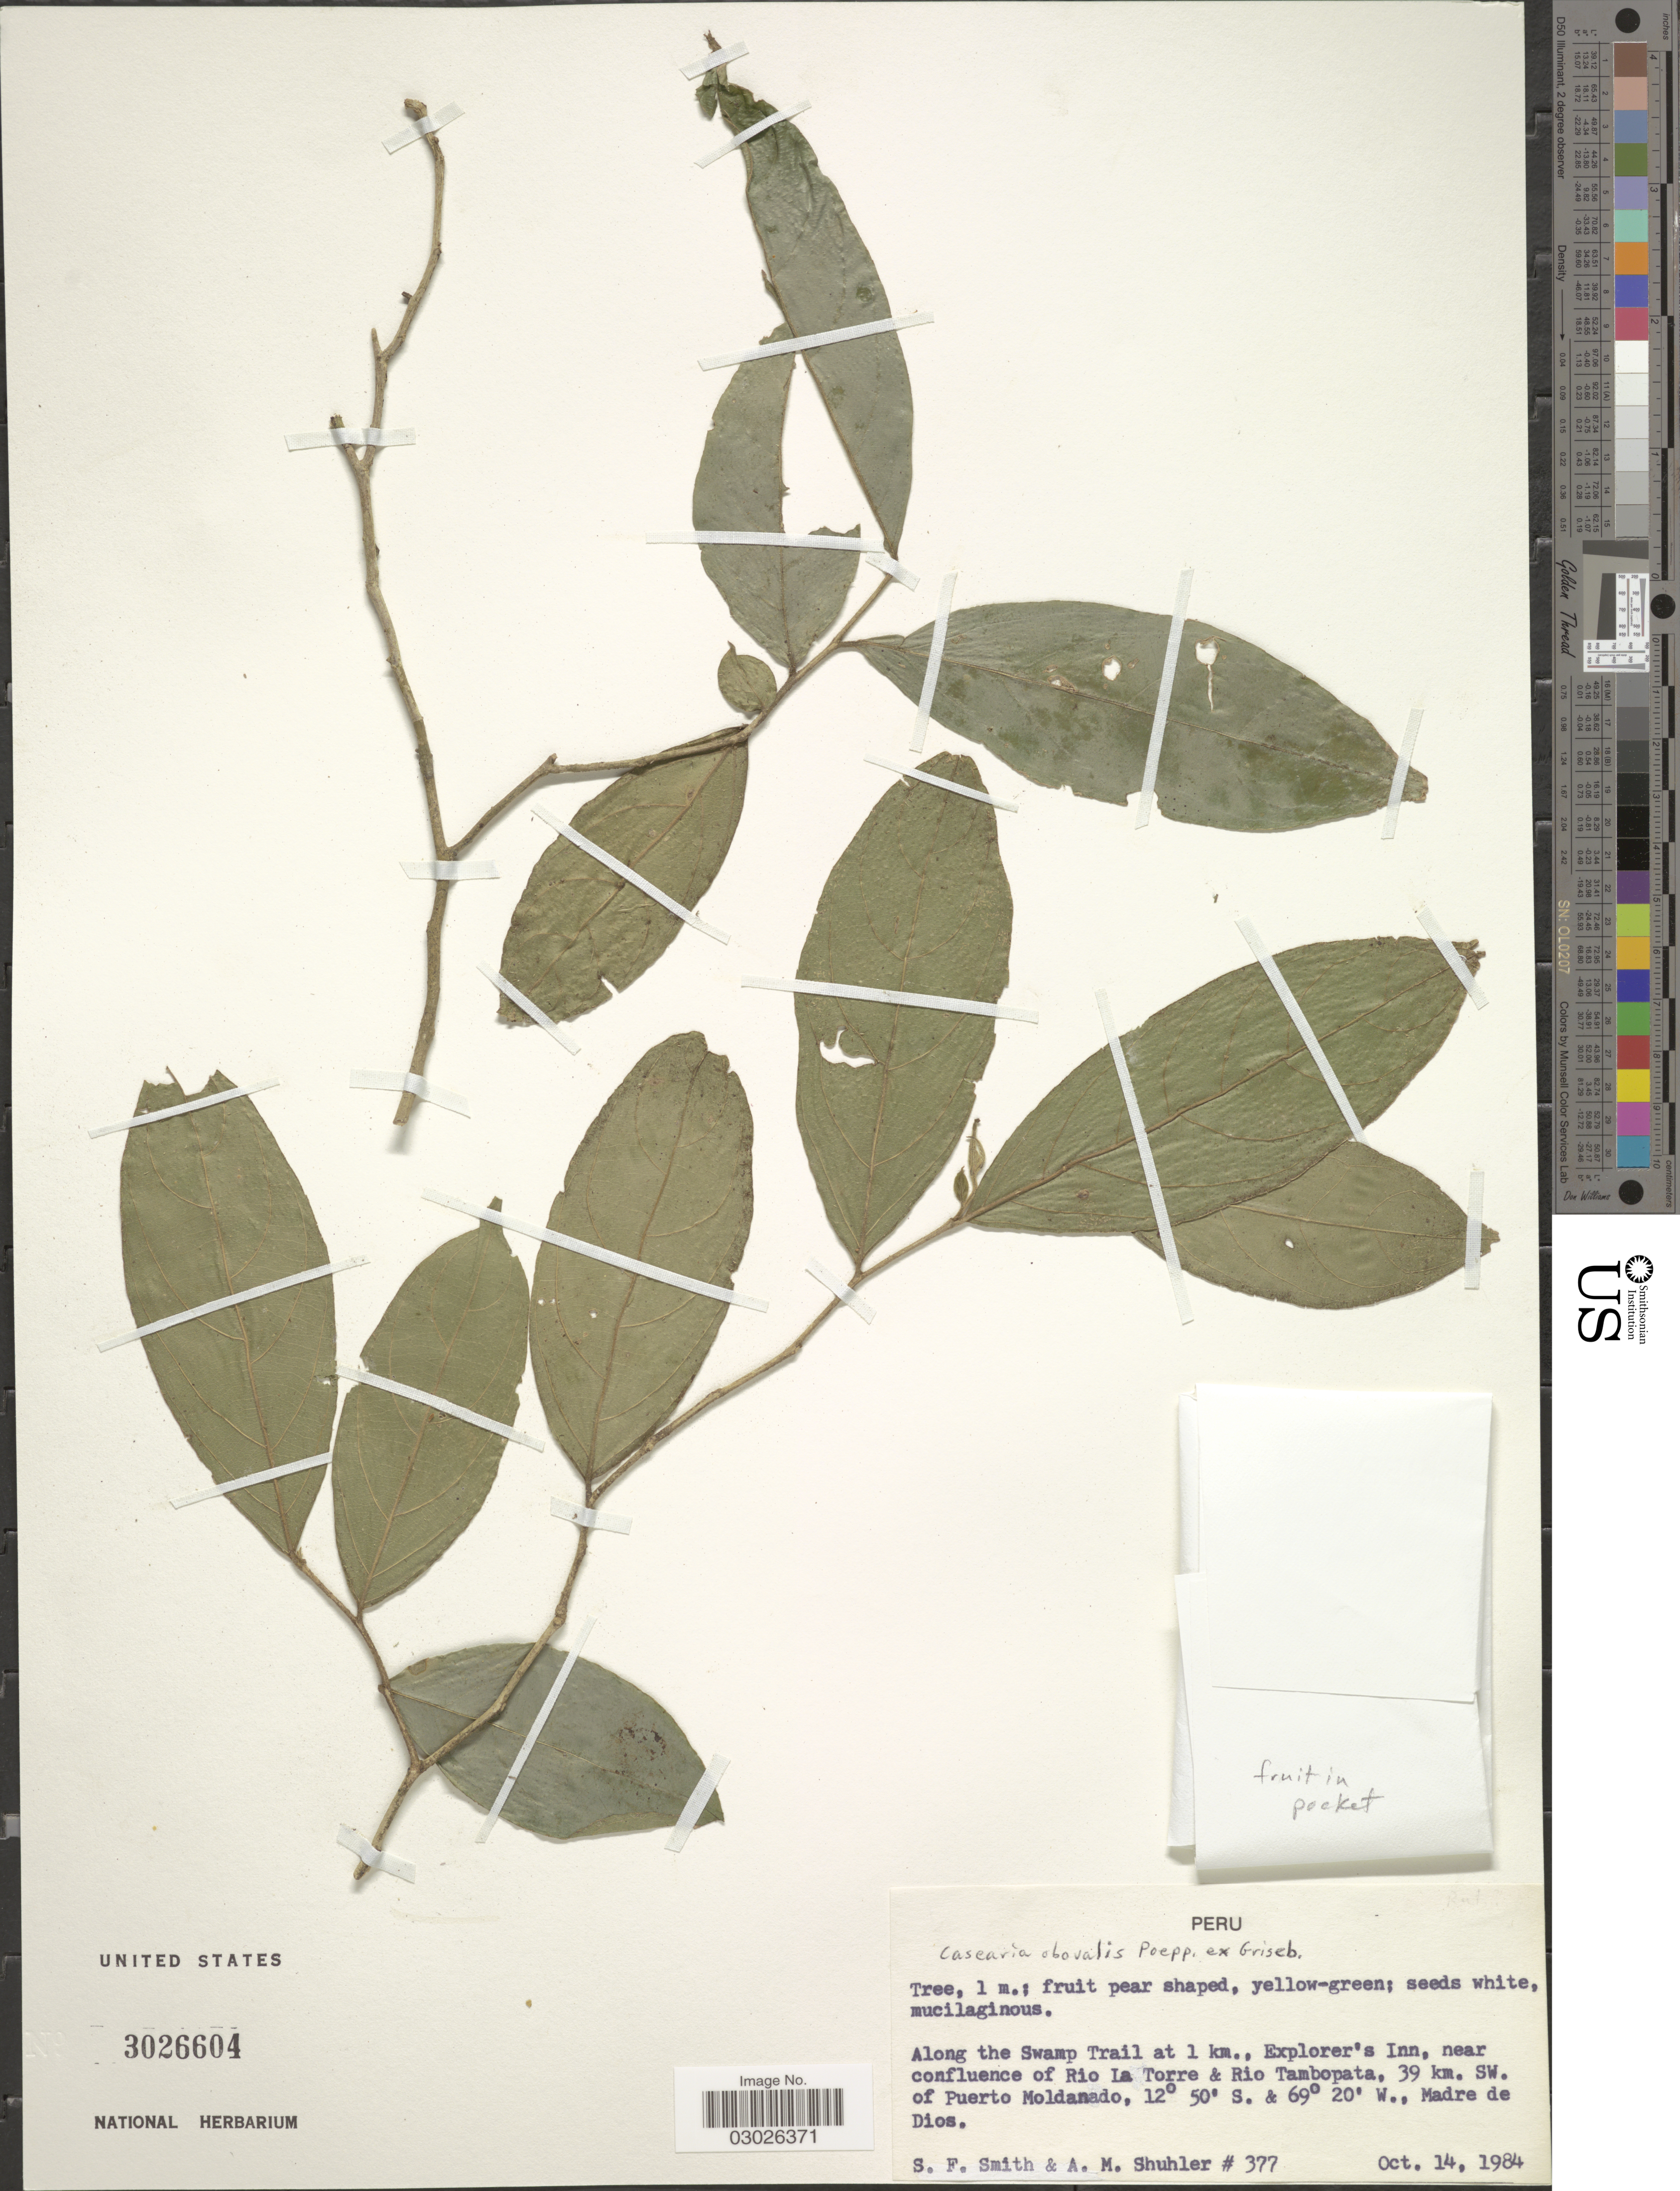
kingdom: Plantae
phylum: Tracheophyta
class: Magnoliopsida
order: Malpighiales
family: Salicaceae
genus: Casearia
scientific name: Casearia obovalis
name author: Poepp. ex Griseb.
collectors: S.F. Smith & A. Shuhler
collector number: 377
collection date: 1984-10-14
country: Peru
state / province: Madre de Dios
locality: Along the Swamp Trail at 1 km., Explorer's Inn, near the confluence of Rio La Torre & Rio Tambopata, 39 km. SW. of Puerto Moldanado, Madre de Dios.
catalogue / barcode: US 3026604